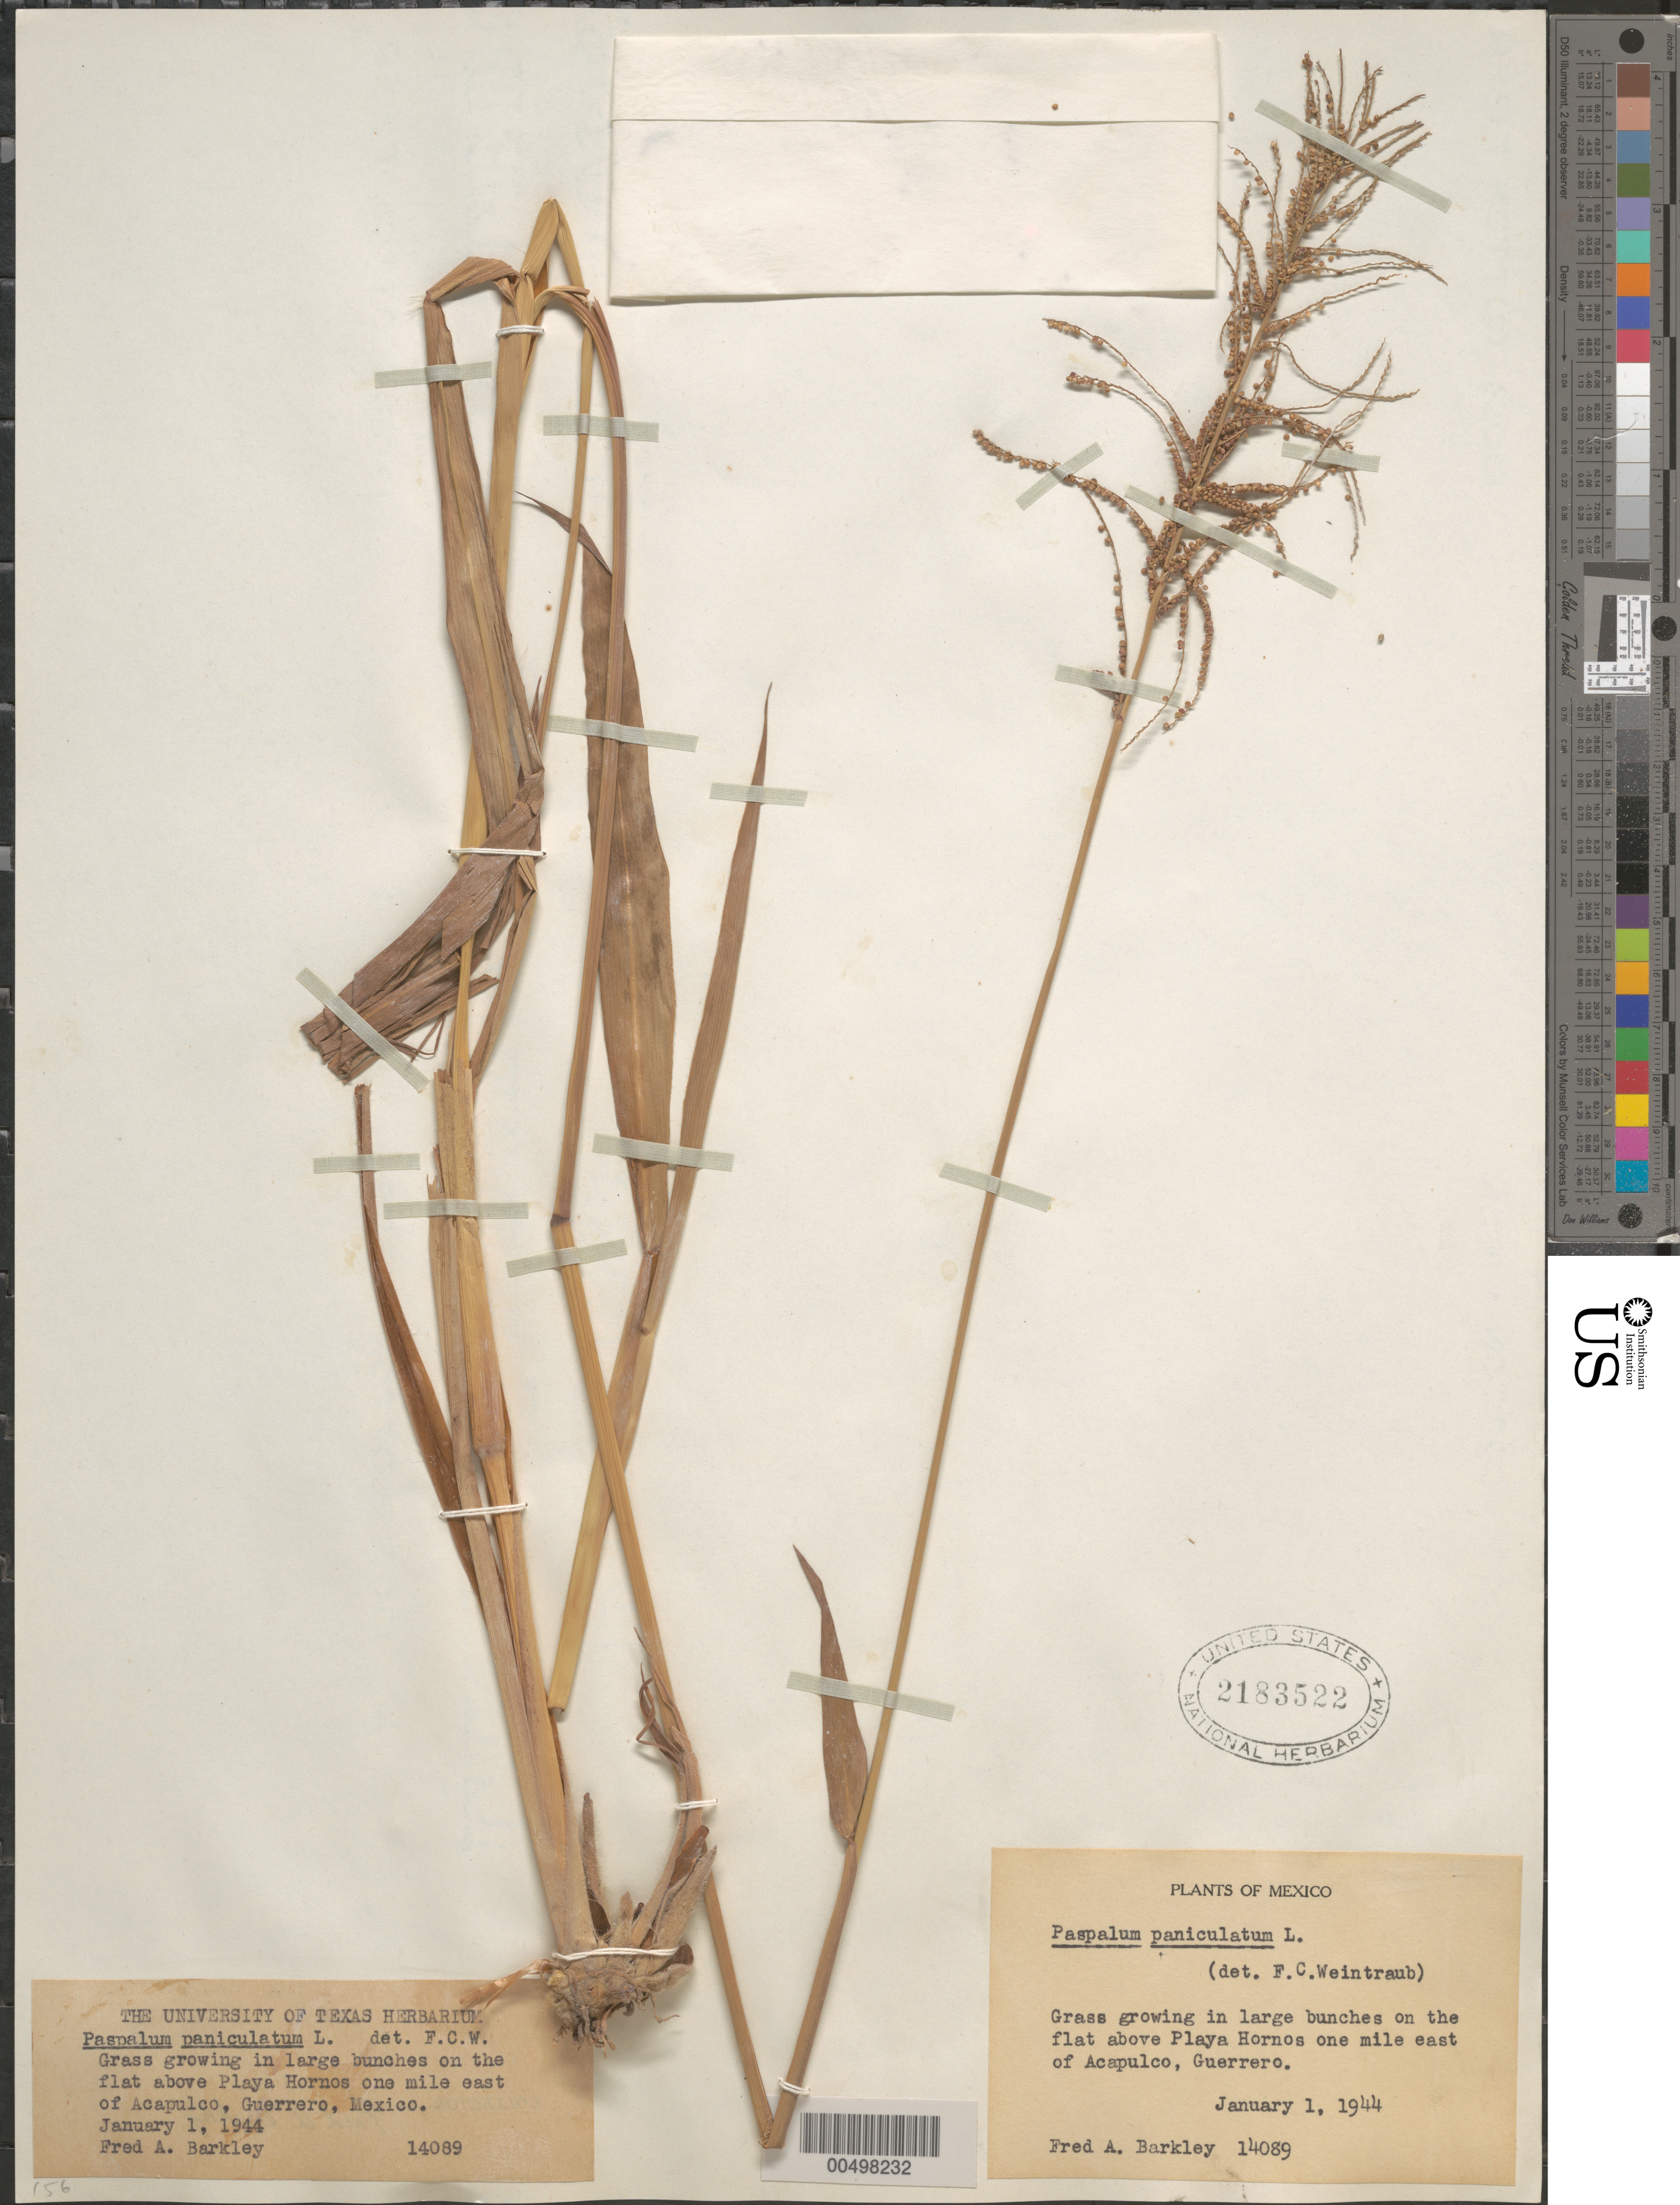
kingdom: Plantae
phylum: Tracheophyta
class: Liliopsida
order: Poales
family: Poaceae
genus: Paspalum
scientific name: Paspalum paniculatum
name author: L.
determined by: Weintraub, F. C.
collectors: F. A. Barkley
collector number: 14089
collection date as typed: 1 Jan 1944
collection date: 1944-01-01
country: Mexico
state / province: Guerrero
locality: Above Playa Hornos 1 mi E of Acapulco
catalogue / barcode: US 2183522